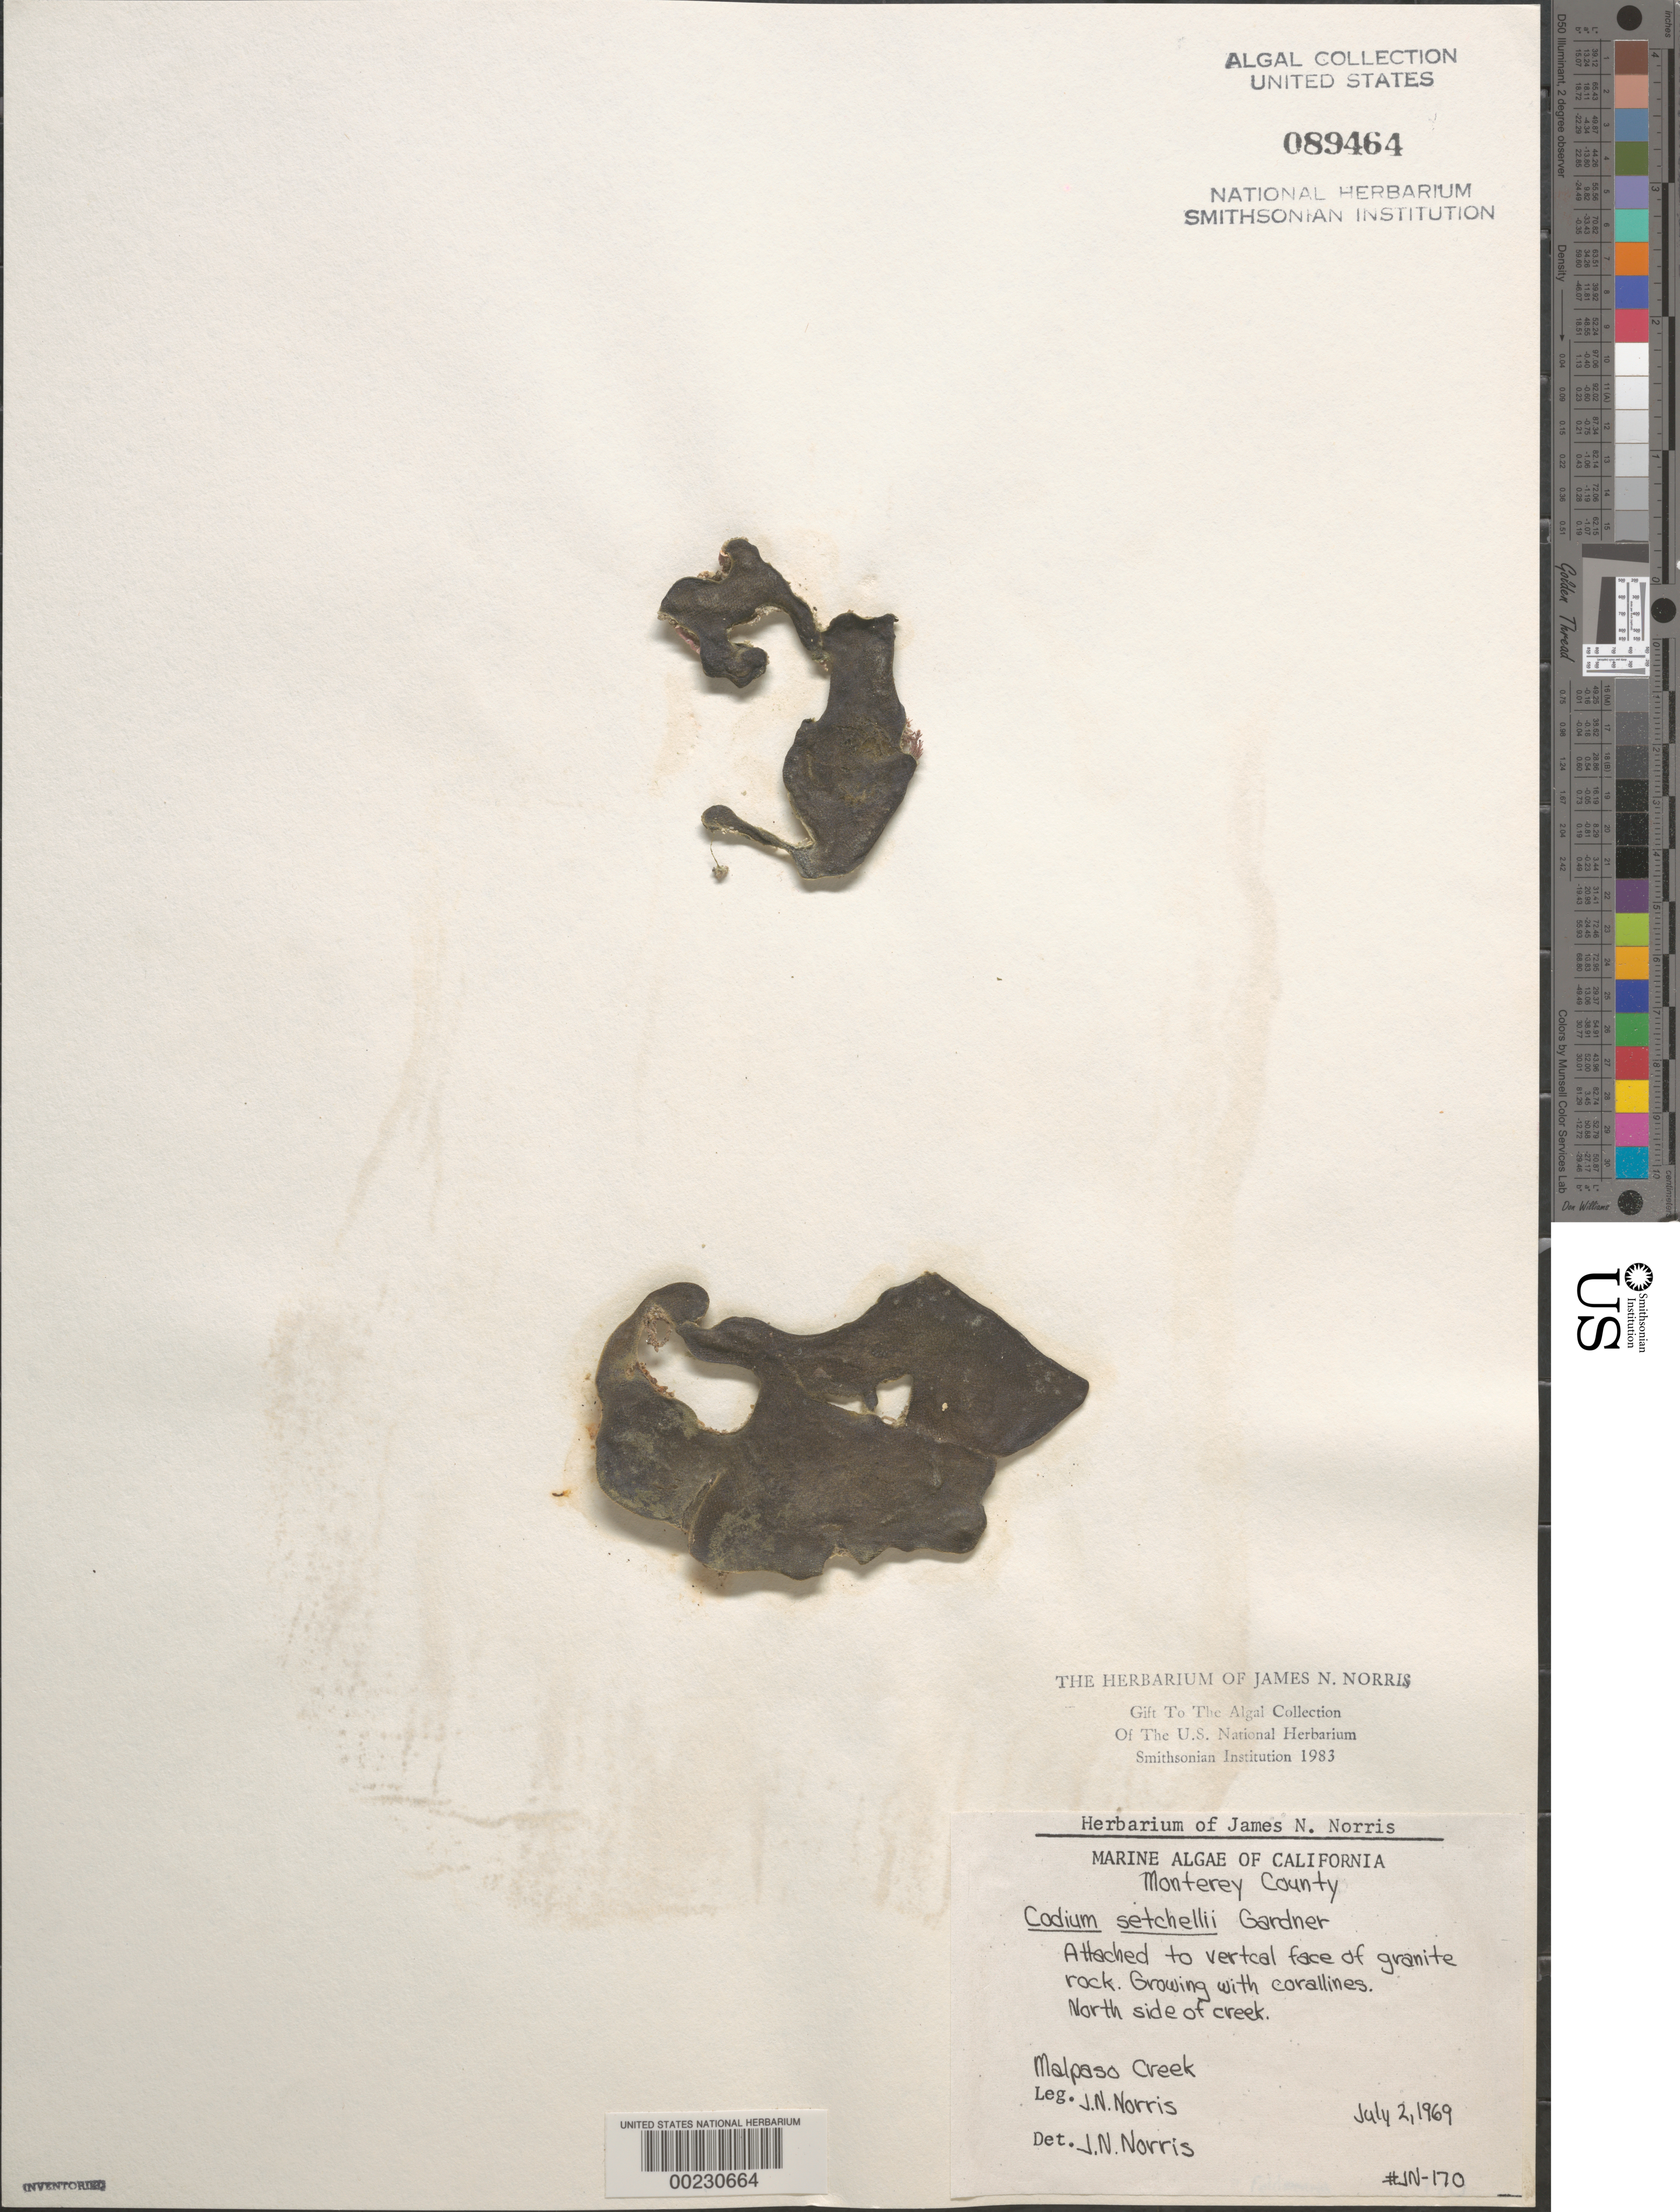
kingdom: Plantae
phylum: Chlorophyta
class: Ulvophyceae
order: Bryopsidales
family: Codiaceae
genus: Codium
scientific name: Codium setchellii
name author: N.L. Gardner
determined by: Norris, James N.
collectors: J. N. Norris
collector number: JN-170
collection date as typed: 02 Jul 1969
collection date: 1969-07-02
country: United States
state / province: California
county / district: Monterey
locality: Malpaso Creek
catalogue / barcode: US 89464